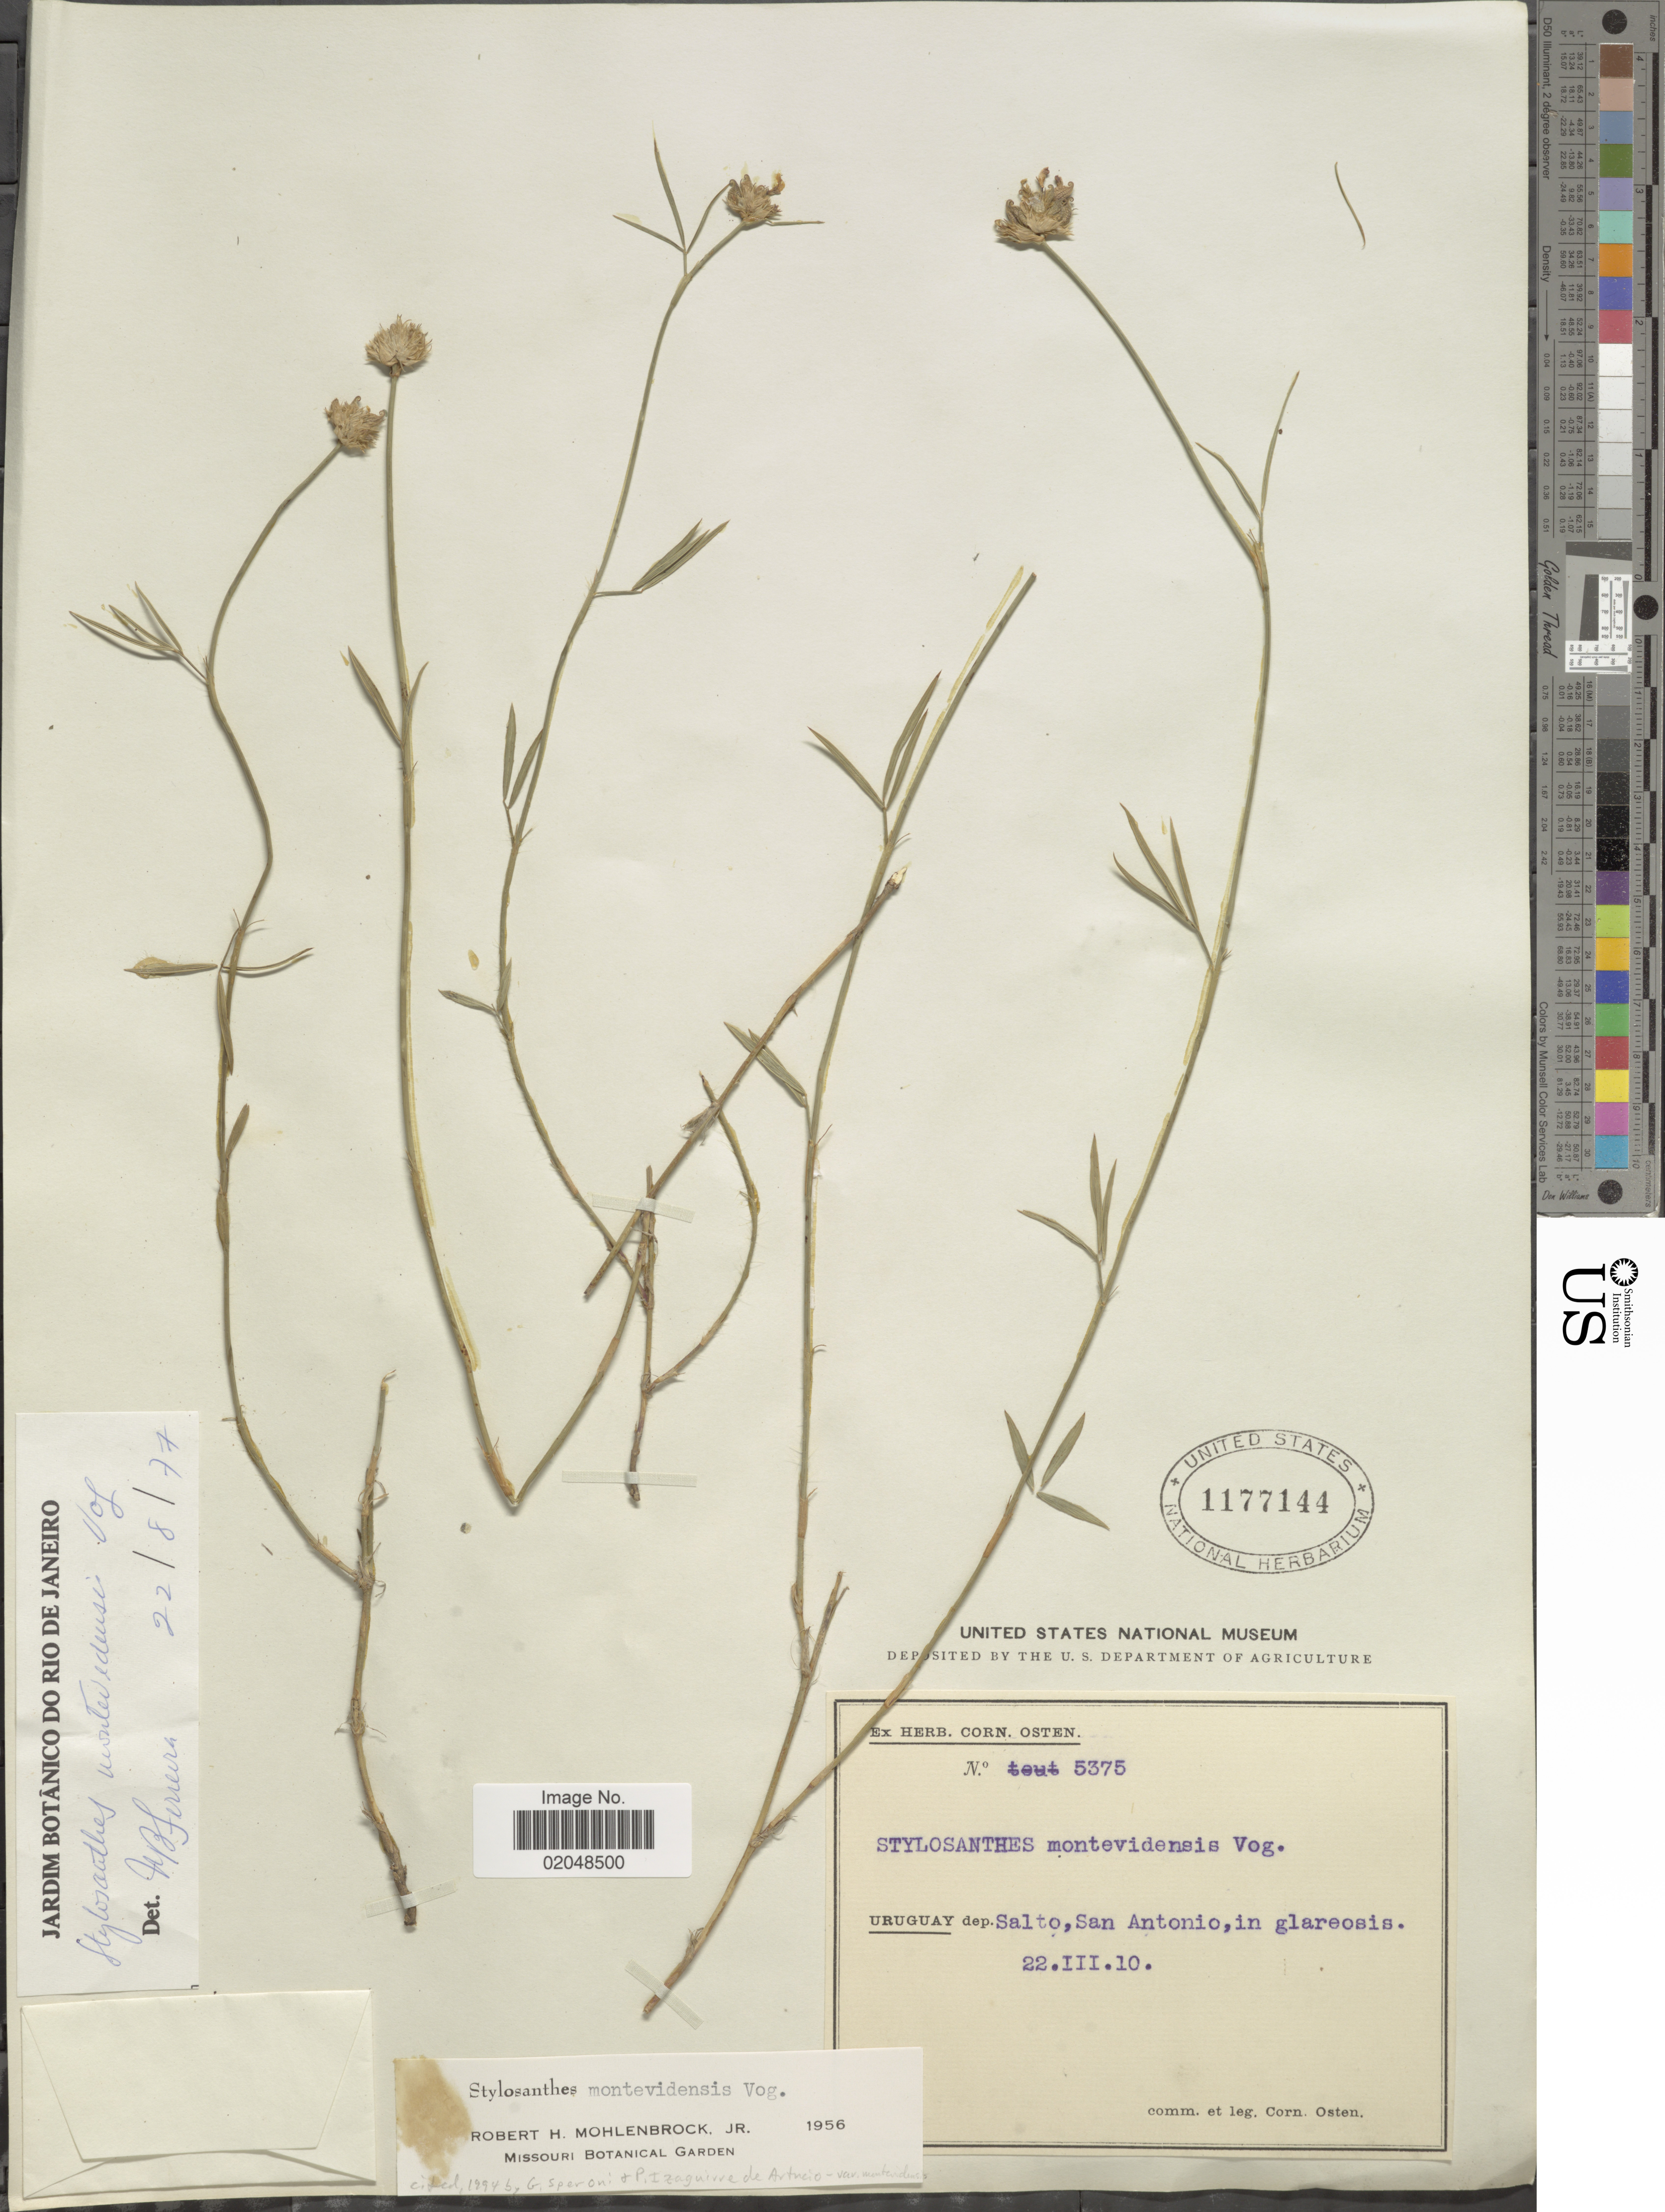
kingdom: Plantae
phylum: Tracheophyta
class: Magnoliopsida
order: Fabales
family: Fabaceae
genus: Stylosanthes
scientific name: Stylosanthes montevidensis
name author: Vogel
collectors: C. Osten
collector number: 5375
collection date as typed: Transcribed d/m/y: 22/3/10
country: Uruguay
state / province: Salto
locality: San Antonio, in glareosis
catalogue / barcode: US 1177144